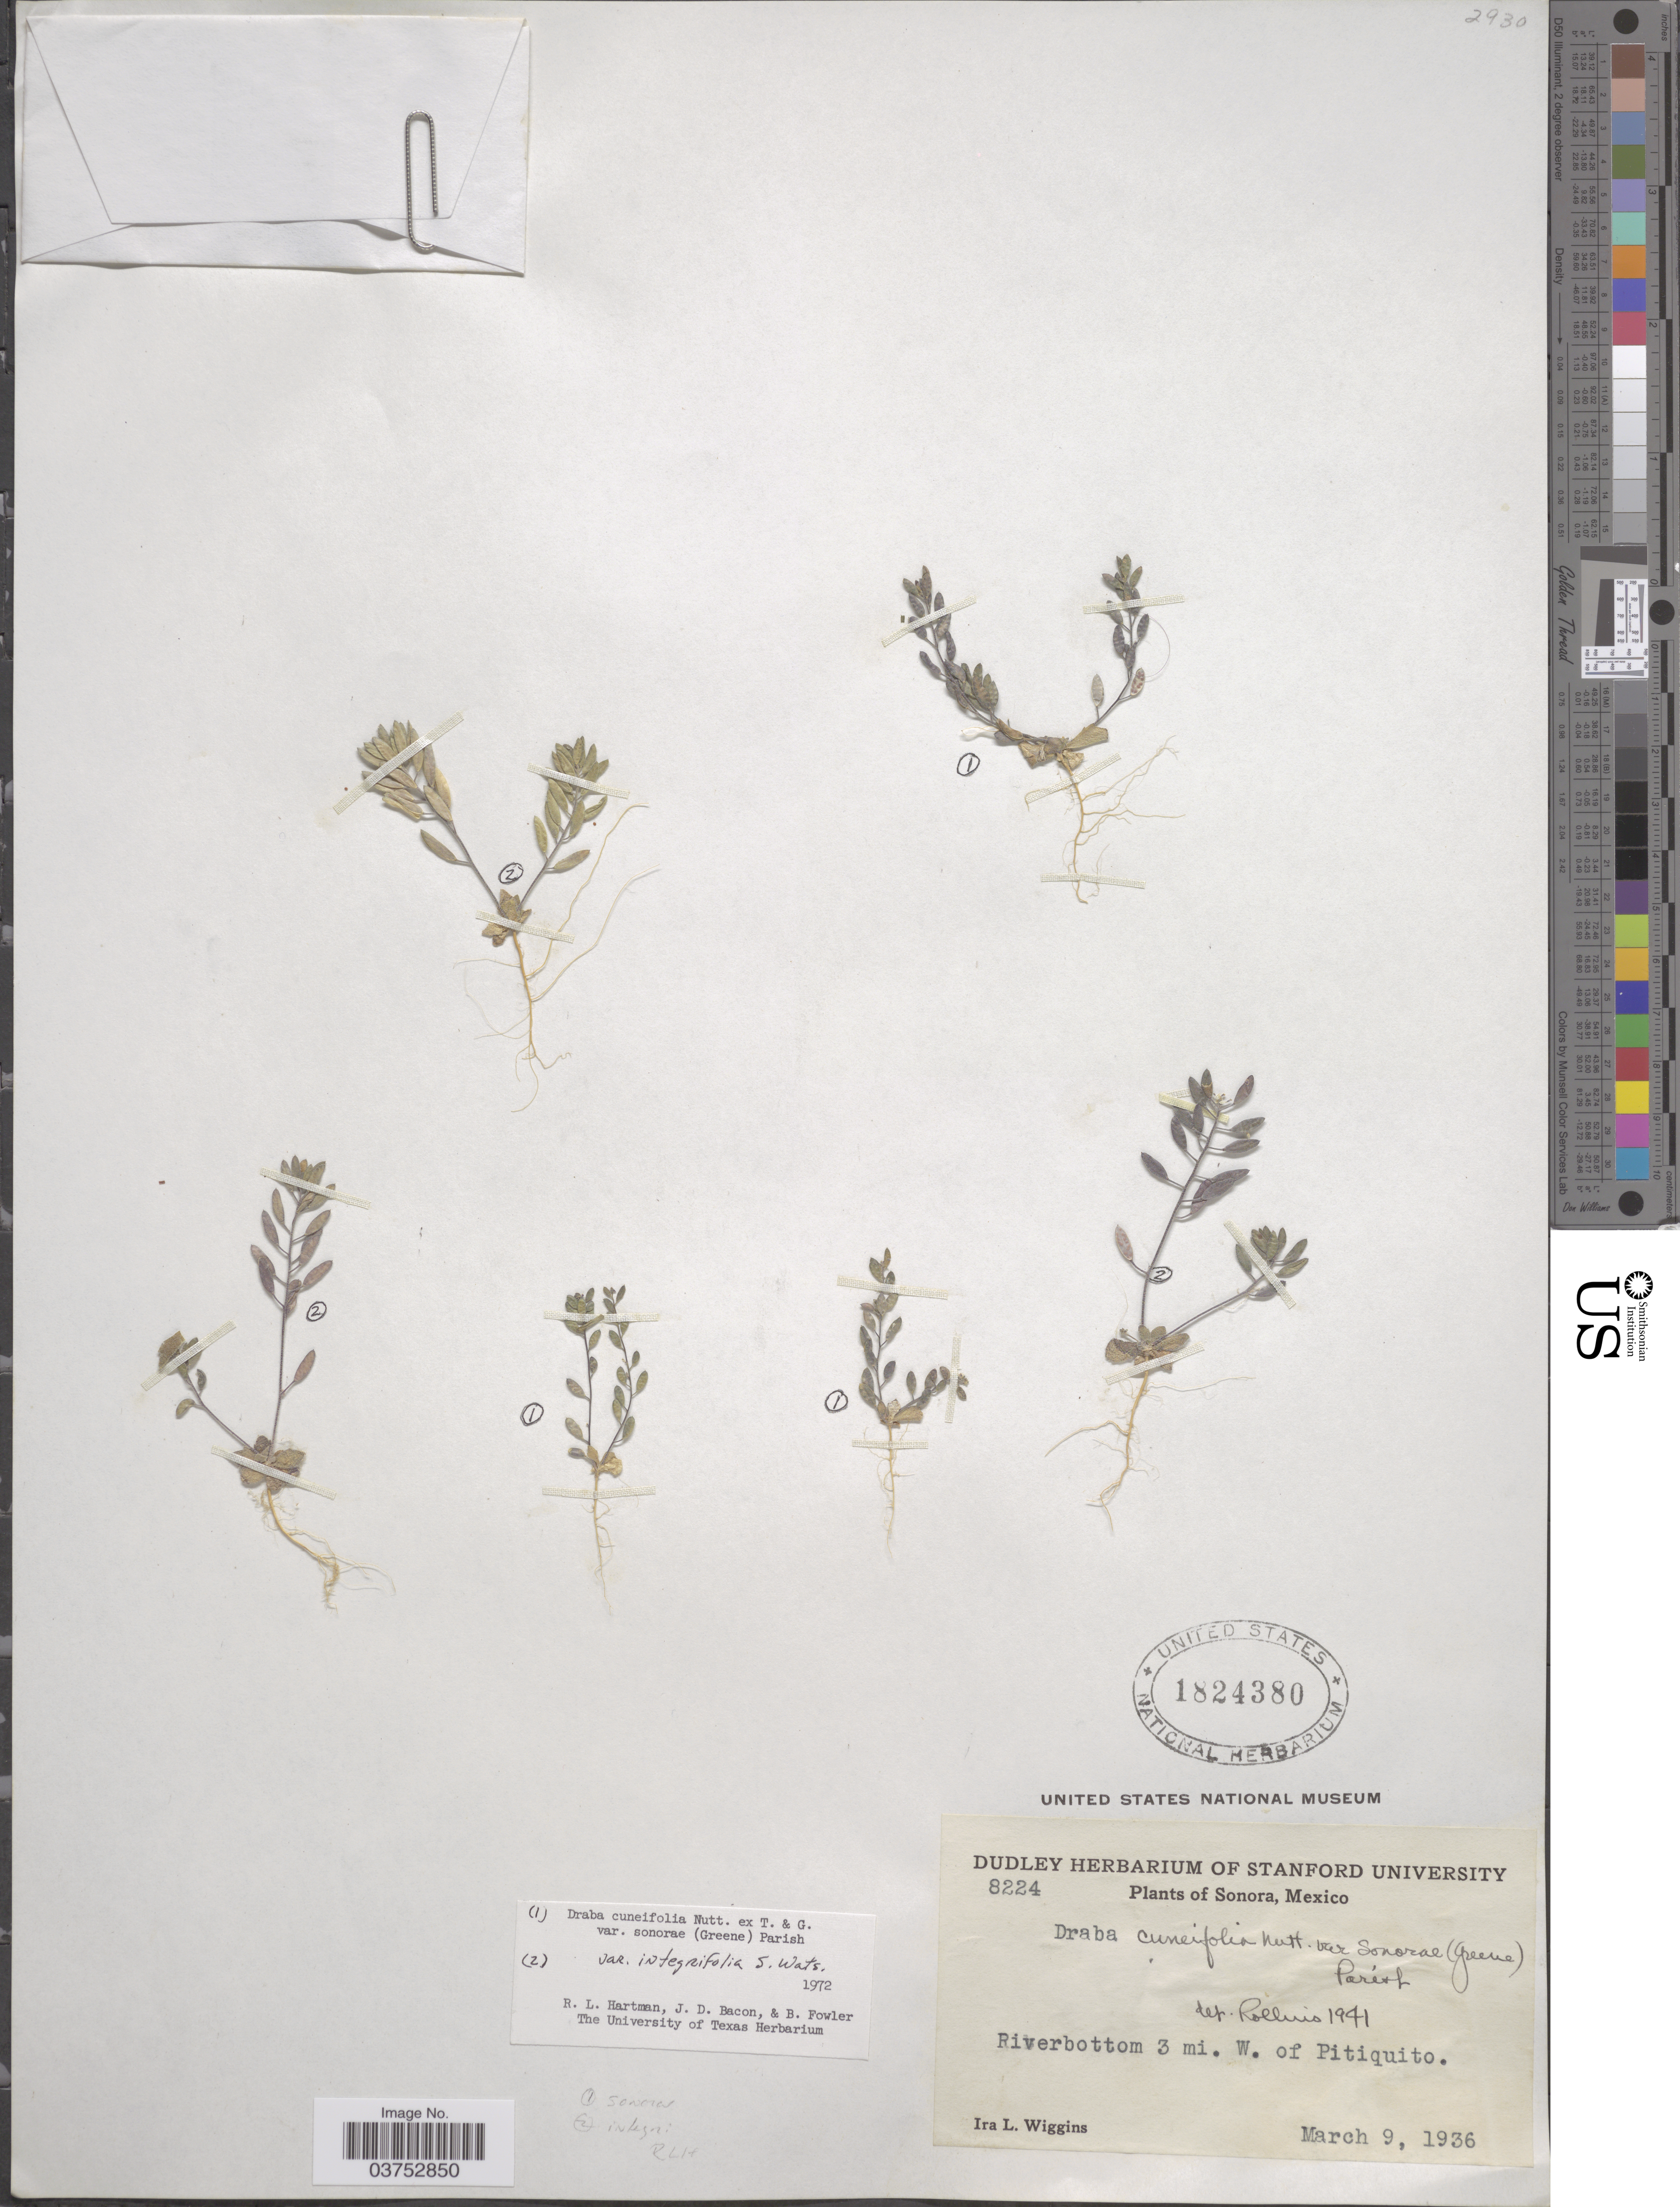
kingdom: Plantae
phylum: Tracheophyta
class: Magnoliopsida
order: Brassicales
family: Brassicaceae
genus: Draba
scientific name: Draba cuneifolia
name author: Nutt.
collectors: I. L. Wiggins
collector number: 8224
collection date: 1936-03-09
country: Mexico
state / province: Sonora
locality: Riverbottom 3 mi. W. of Pitiquito.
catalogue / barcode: US 1824380